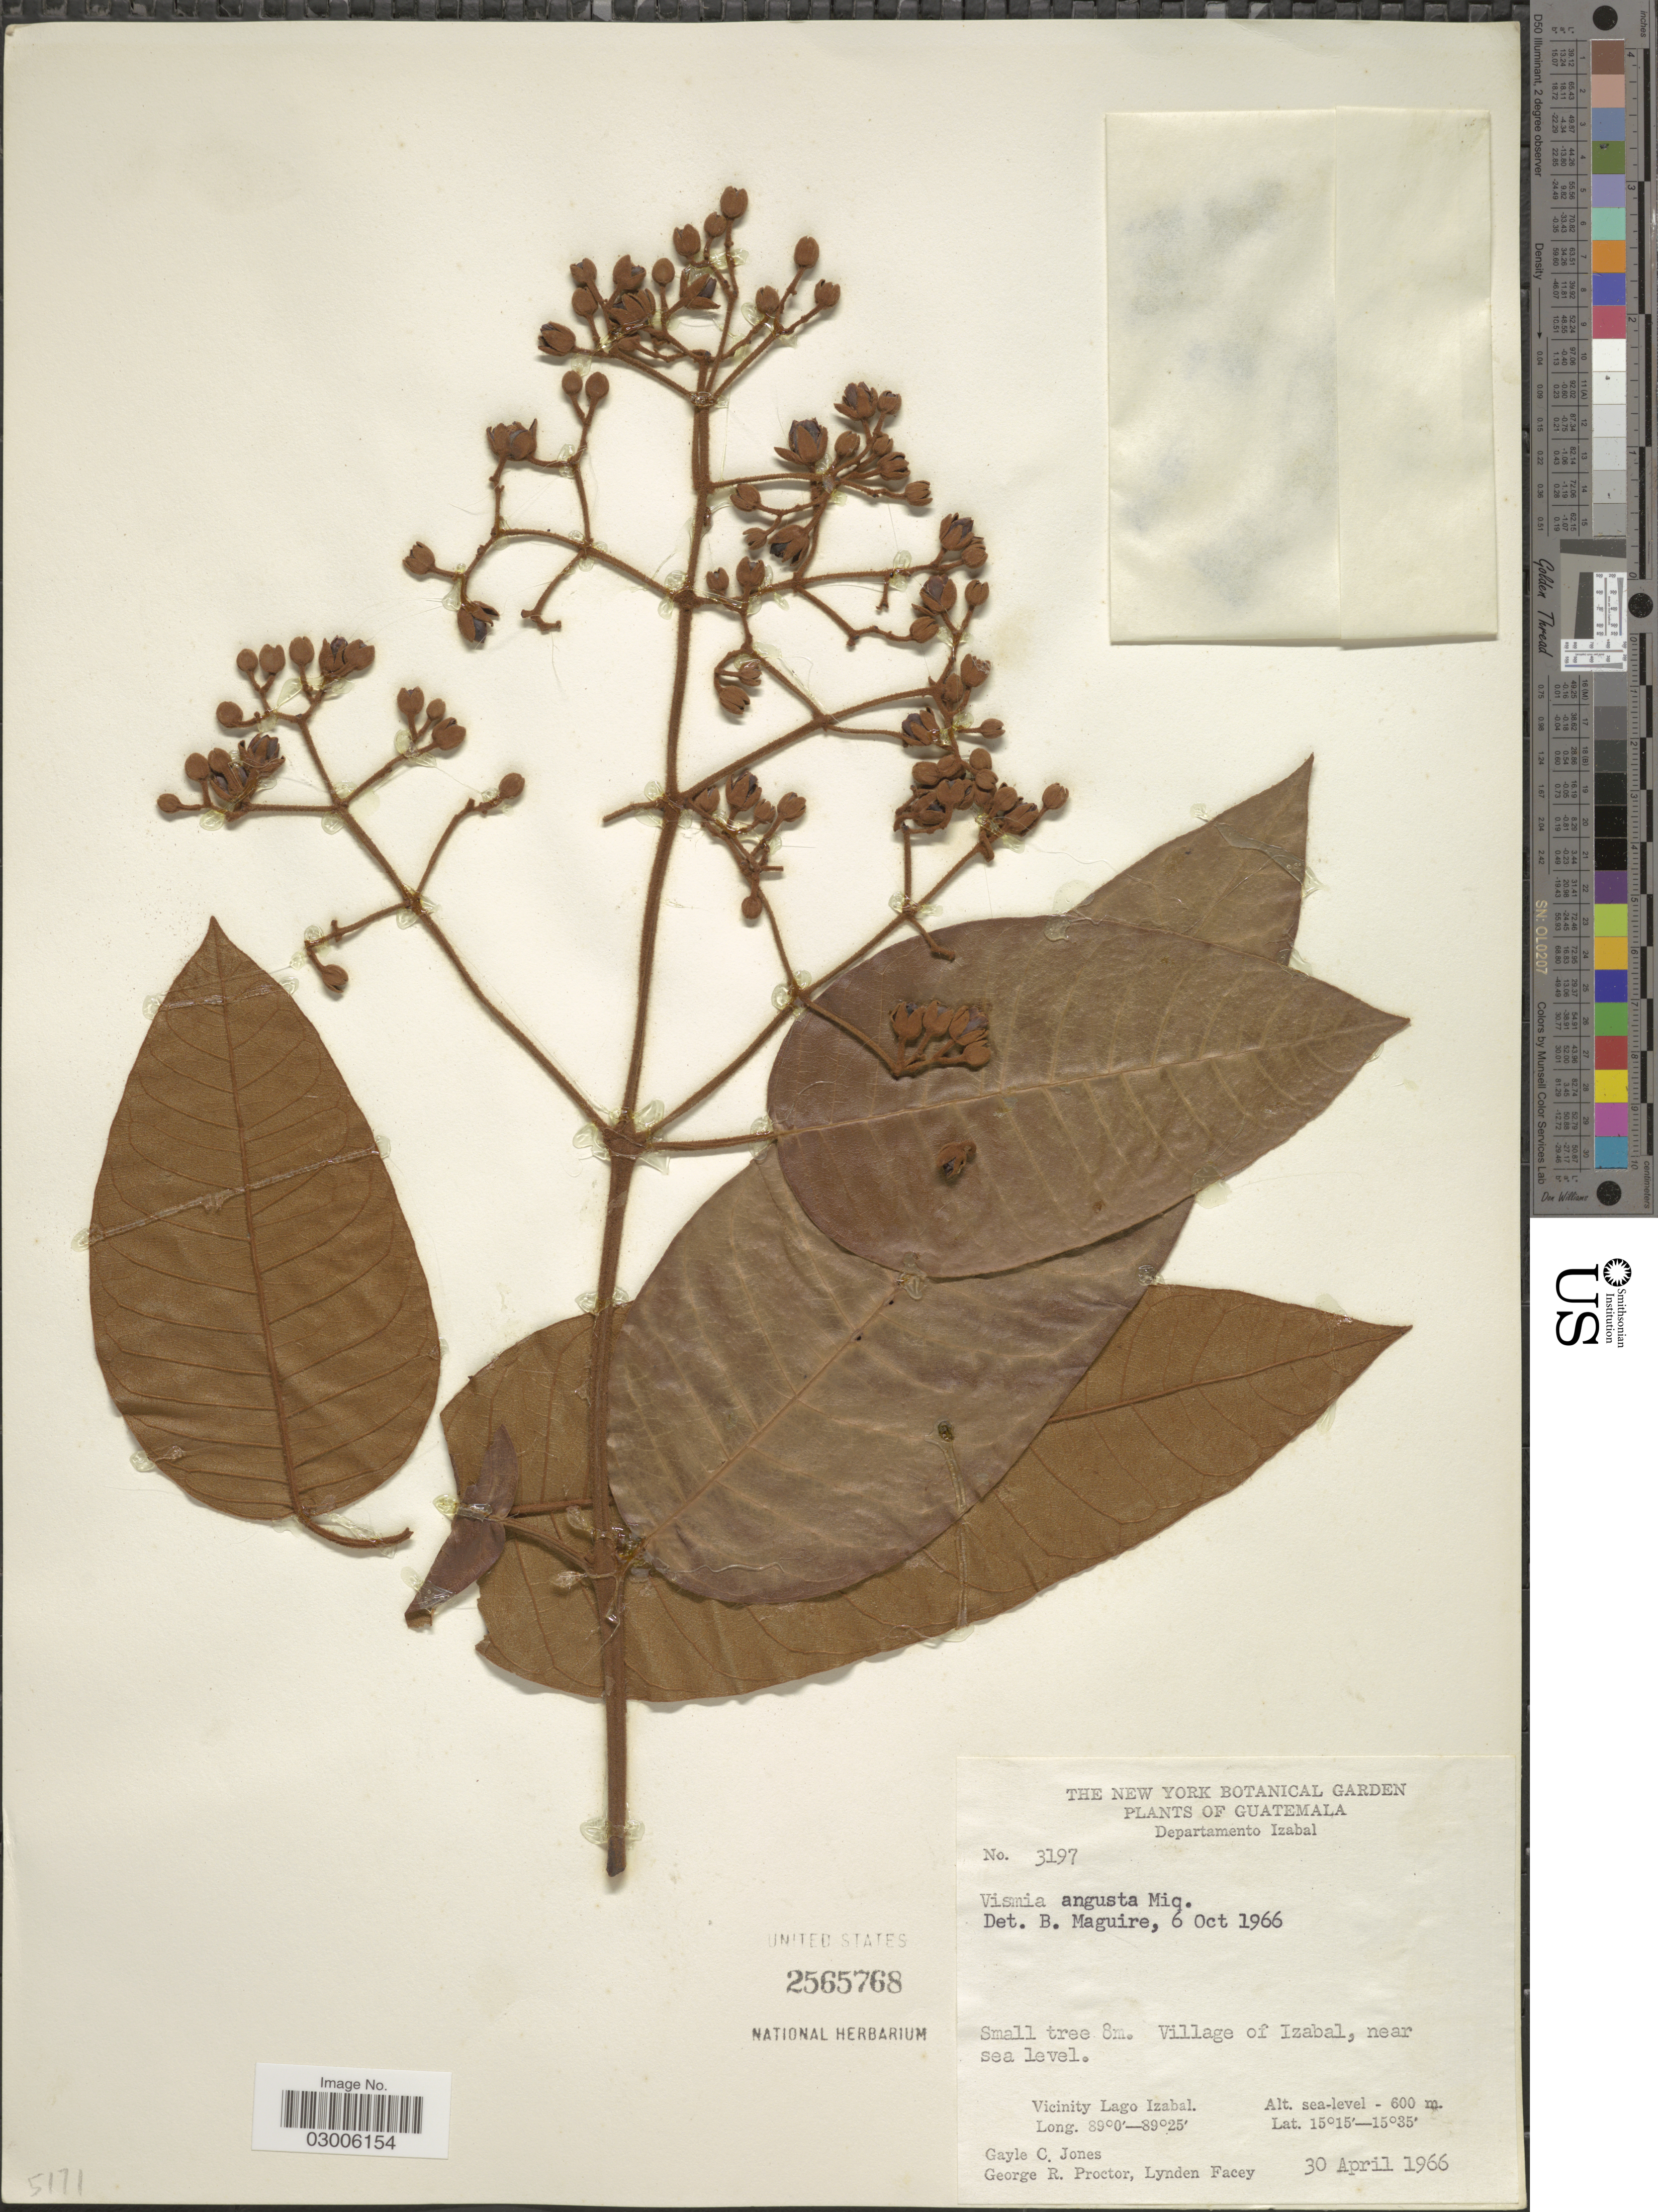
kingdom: Plantae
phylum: Tracheophyta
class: Magnoliopsida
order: Malpighiales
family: Hypericaceae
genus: Vismia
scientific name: Vismia baccifera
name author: (L.) Triana & Planch.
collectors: G. C. Jones, G. Proctor & L. Facey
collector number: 3197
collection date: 1966-04-30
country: Guatemala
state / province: Izabal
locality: Departamento Izabal. Village of Izabal, near sea level. Vicinity Lago Izabal.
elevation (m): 0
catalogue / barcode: US 2565768